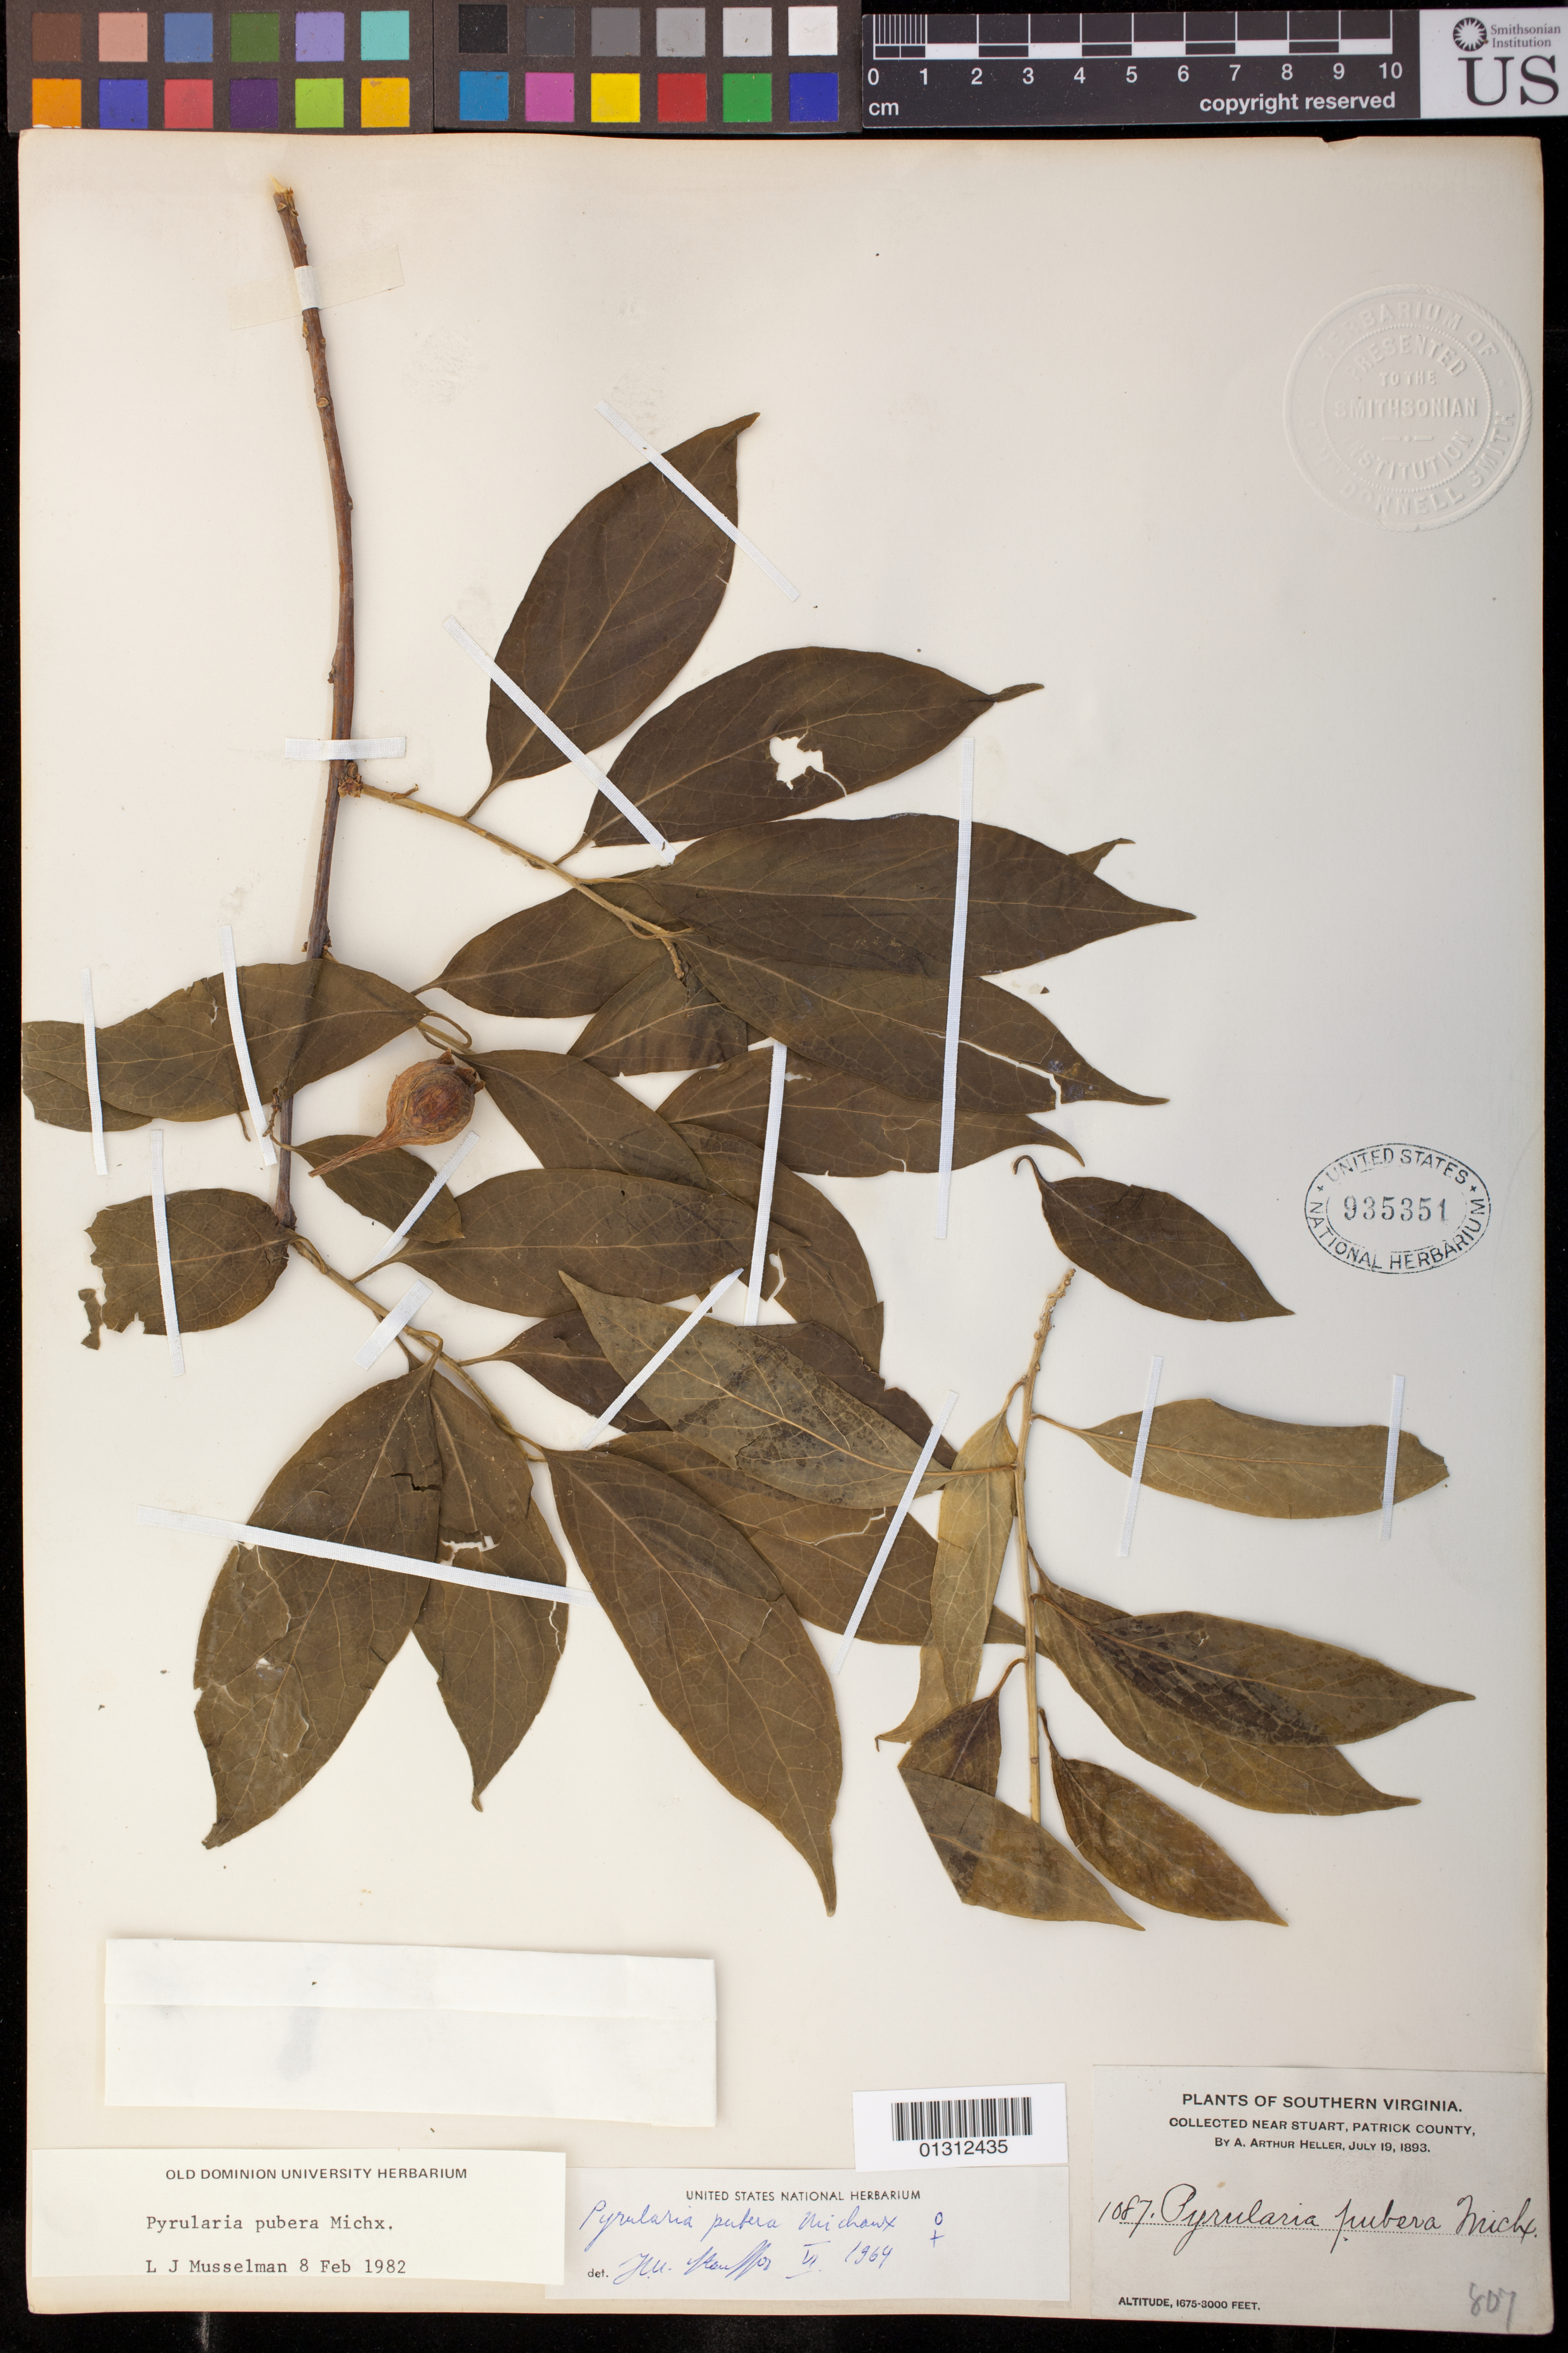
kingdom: Plantae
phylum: Tracheophyta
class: Magnoliopsida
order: Santalales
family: Cervantesiaceae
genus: Pyrularia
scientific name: Pyrularia pubera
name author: Michx.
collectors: A. A. Heller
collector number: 1087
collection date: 1893-07-19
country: United States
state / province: Virginia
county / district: Patrick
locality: near Stuart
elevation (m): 511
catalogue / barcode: US 935351